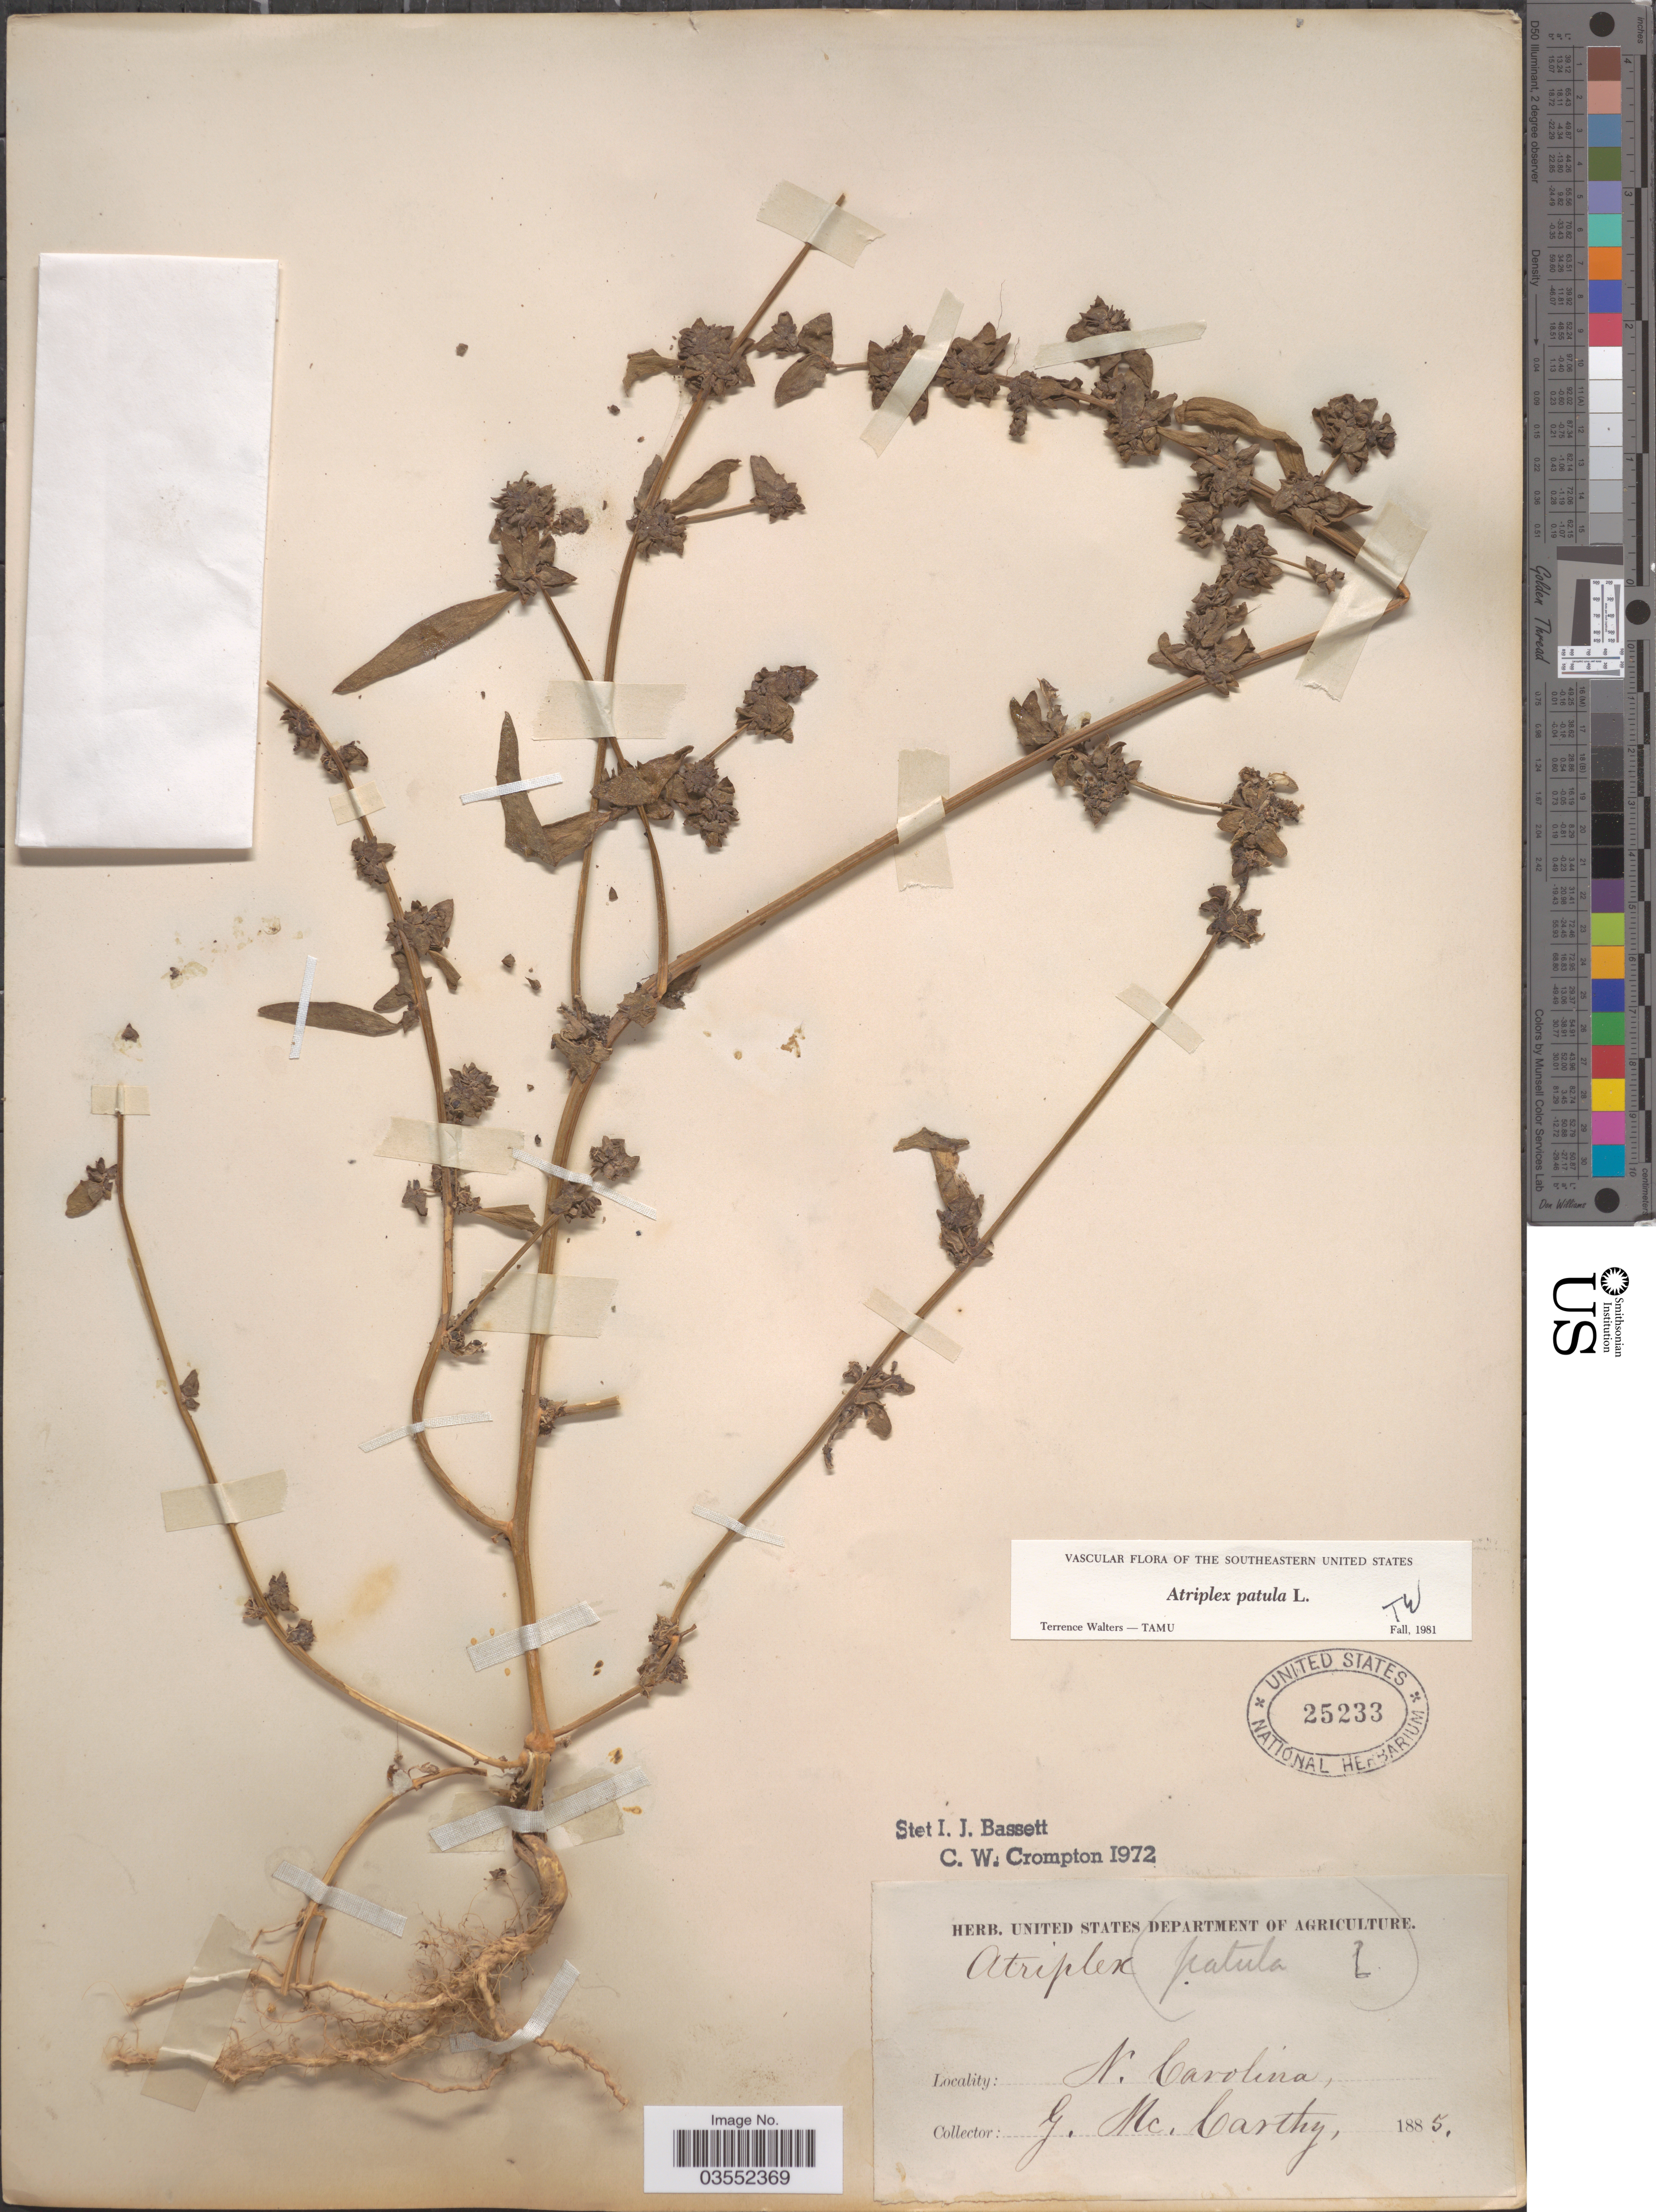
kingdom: Plantae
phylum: Tracheophyta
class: Magnoliopsida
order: Caryophyllales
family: Amaranthaceae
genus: Atriplex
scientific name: Atriplex patula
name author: L.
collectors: G. McCarthy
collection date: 1885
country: United States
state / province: North Carolina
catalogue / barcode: US 25233